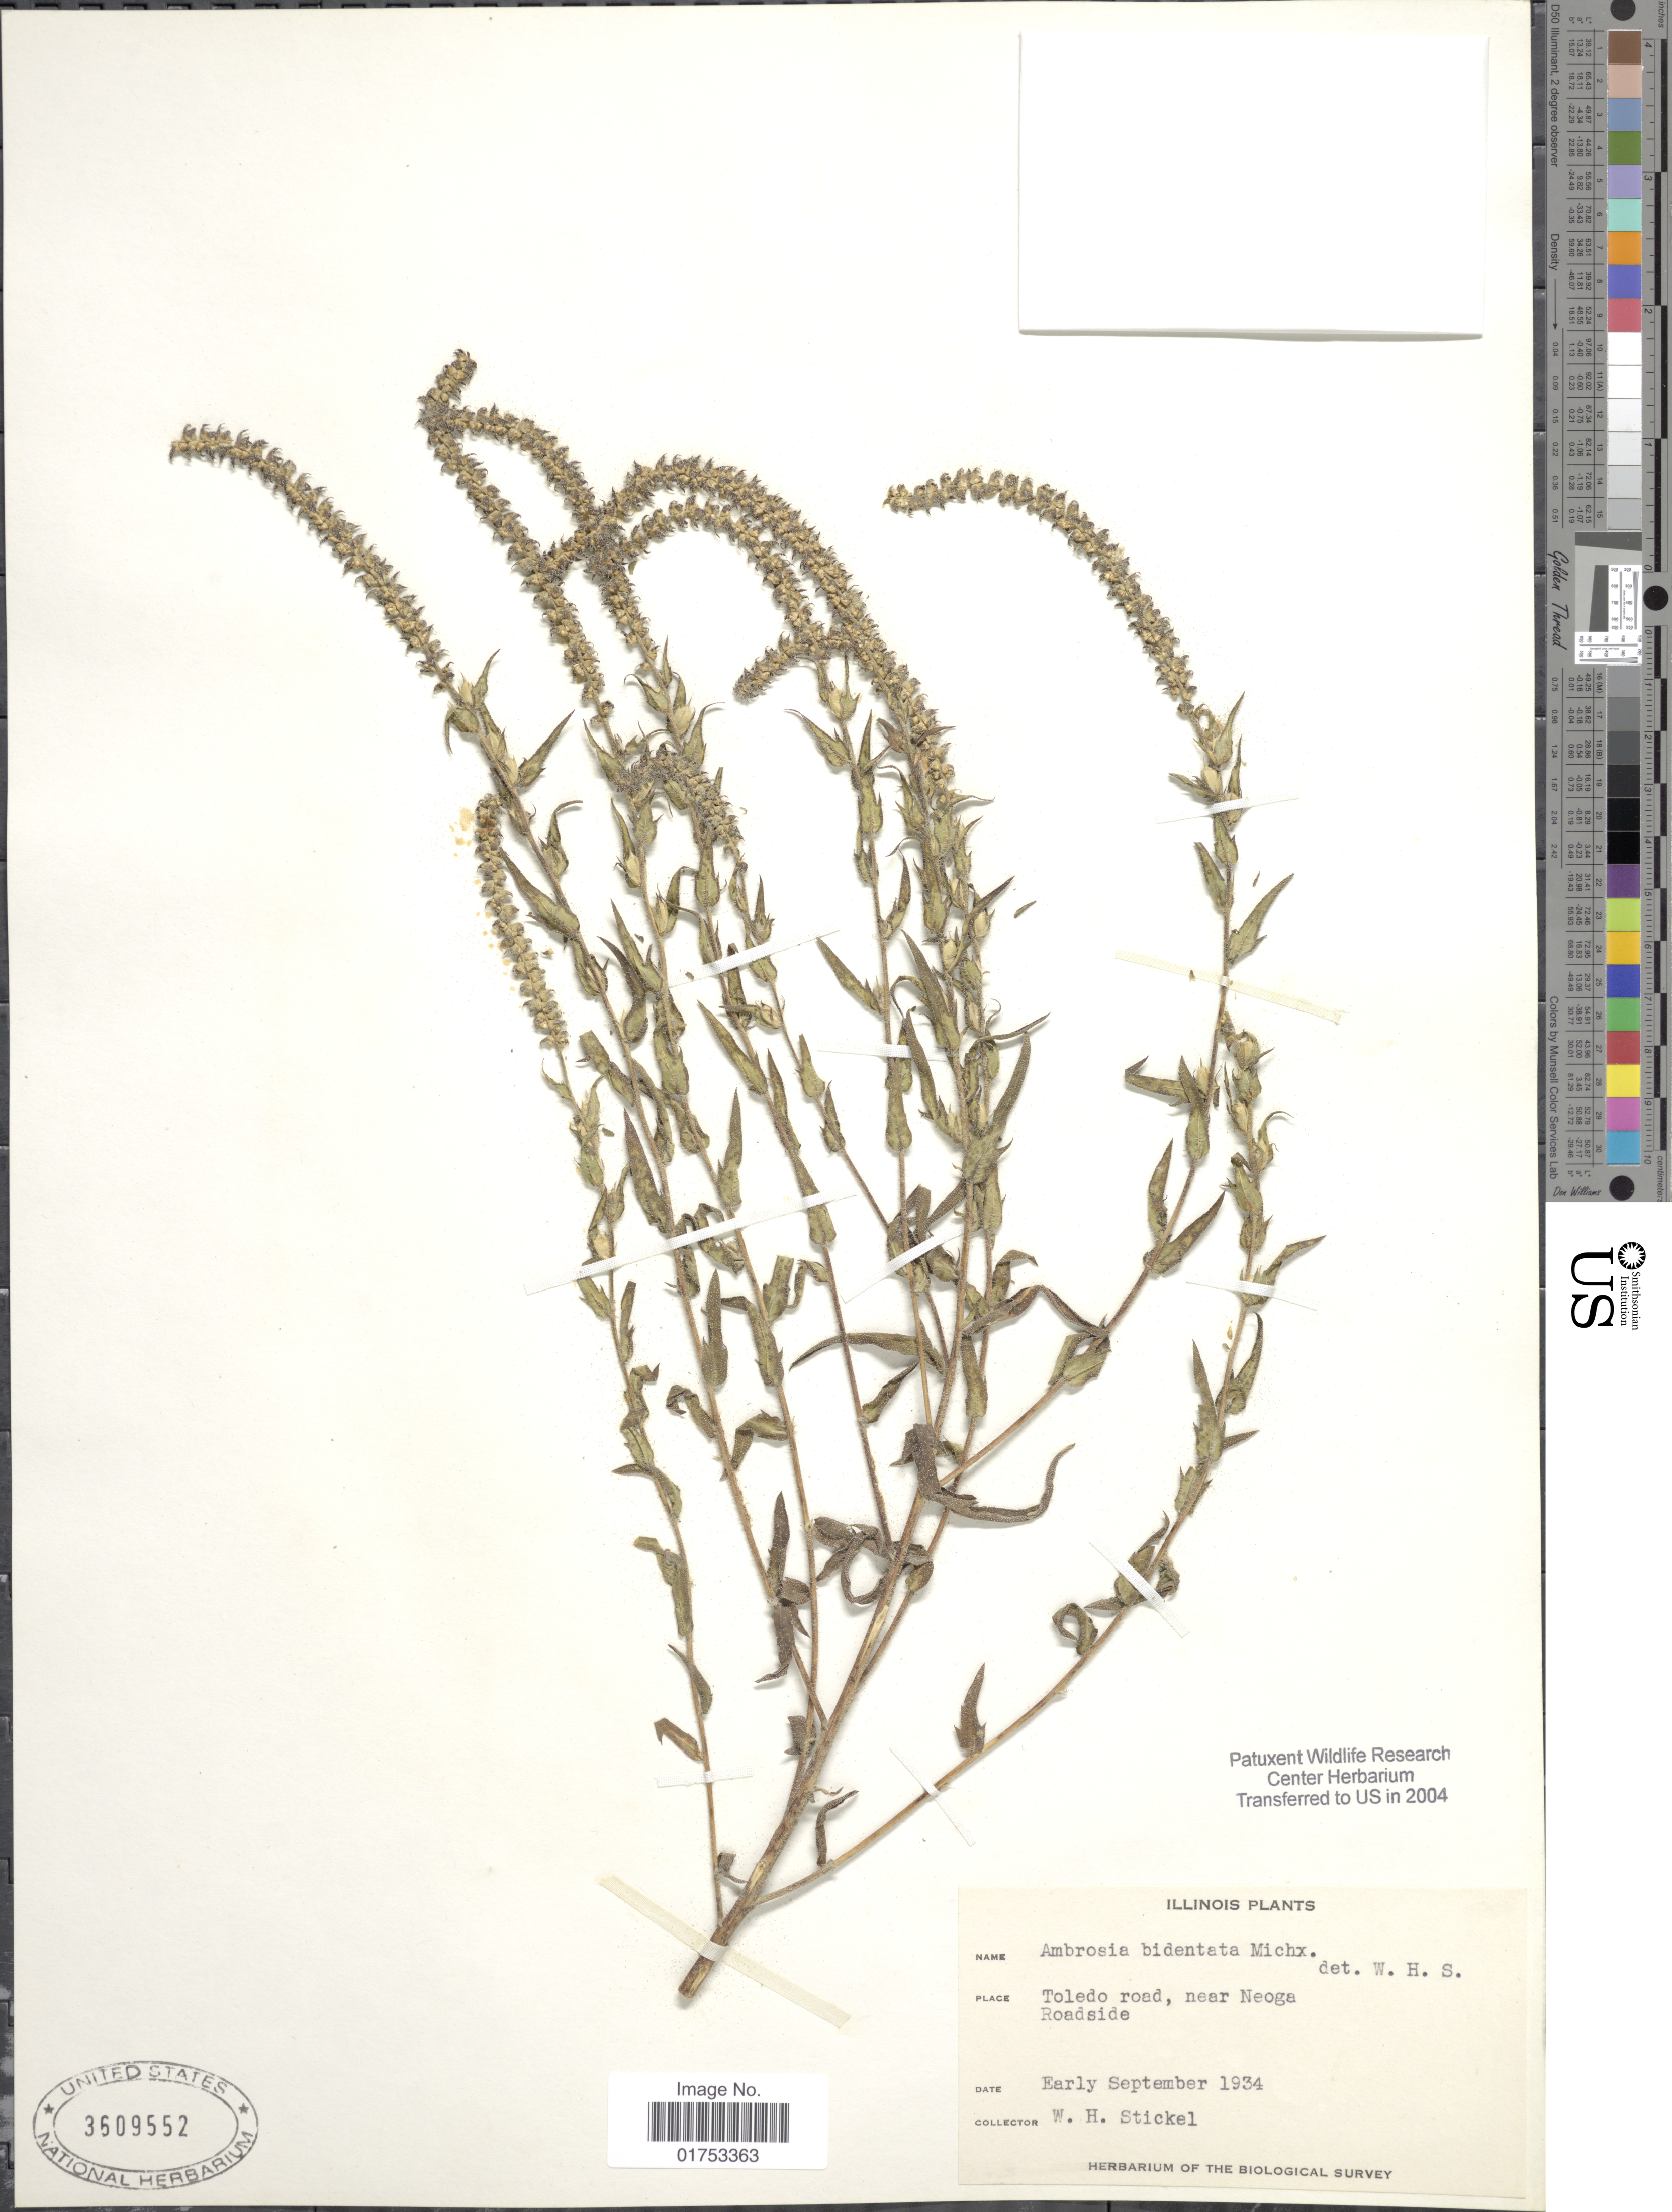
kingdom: Plantae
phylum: Tracheophyta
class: Magnoliopsida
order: Asterales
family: Asteraceae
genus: Ambrosia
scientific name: Ambrosia bidentata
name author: Michx.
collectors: W. Stickel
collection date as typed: early september 1934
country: United States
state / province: Illinois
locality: Toledo road, near Neoga Roadside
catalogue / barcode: US 3609552